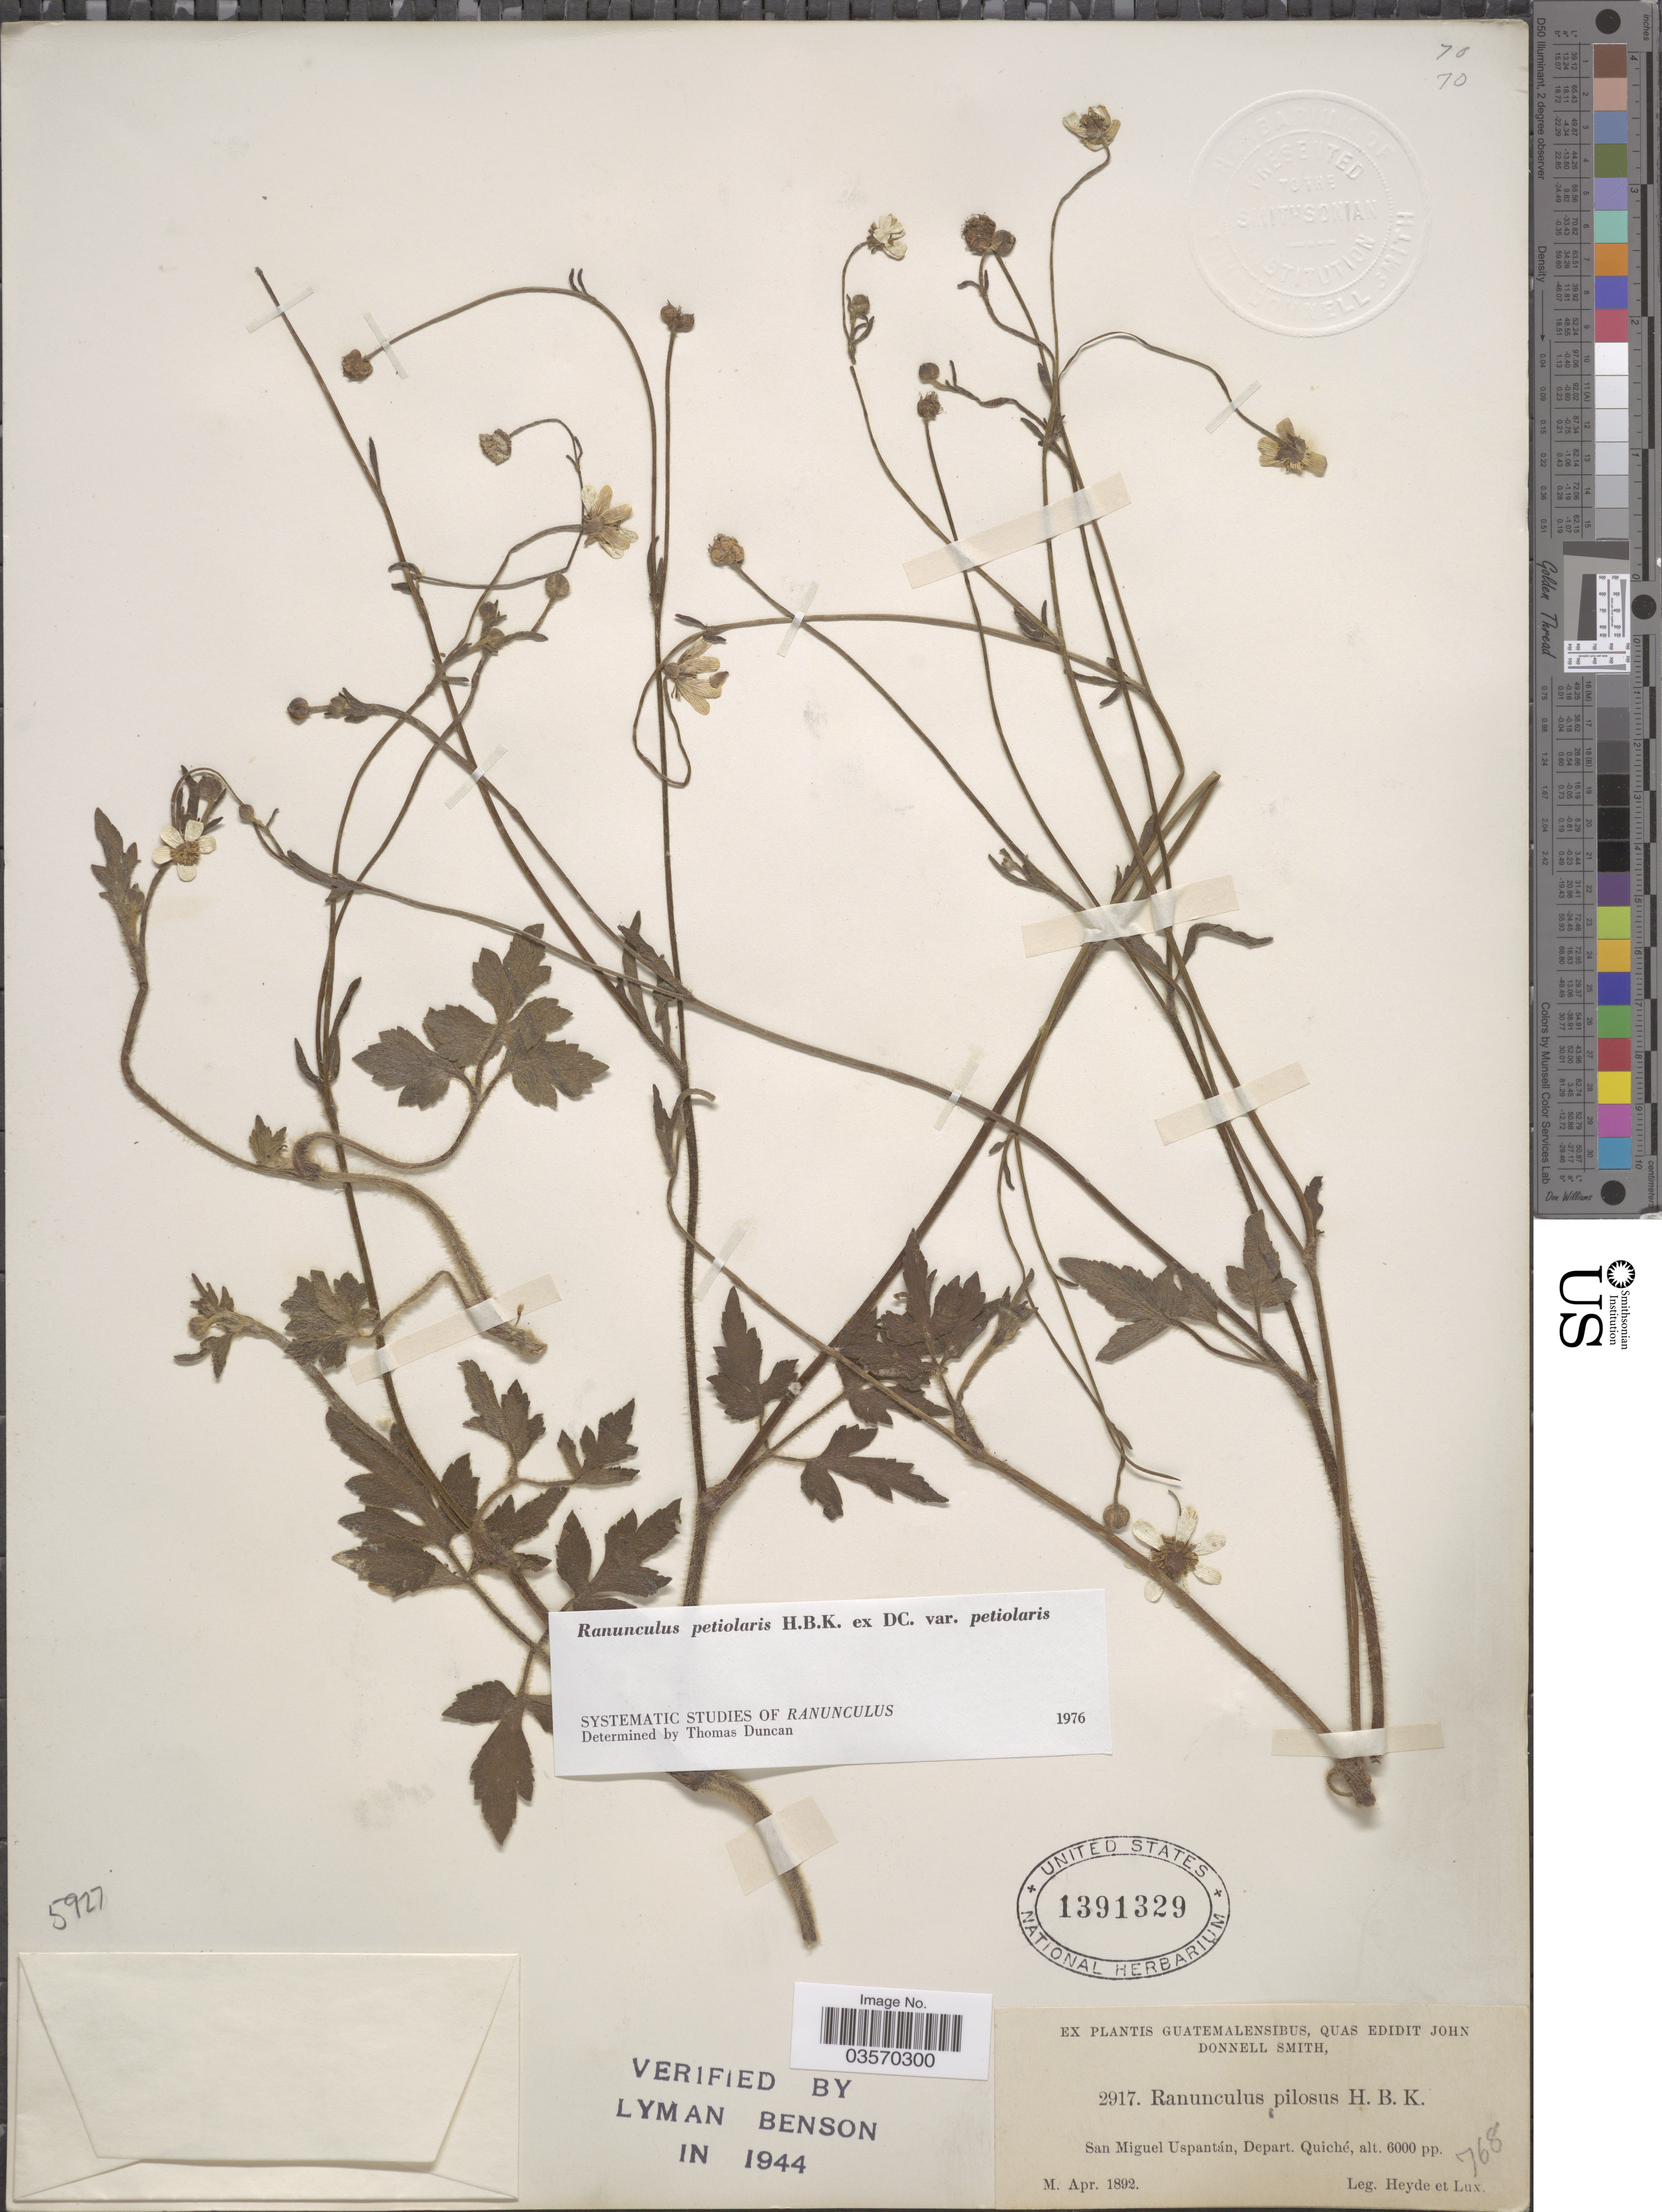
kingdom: Plantae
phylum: Tracheophyta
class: Magnoliopsida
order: Ranunculales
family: Ranunculaceae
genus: Ranunculus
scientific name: Ranunculus petiolaris var. petiolaris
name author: Kunth ex DC.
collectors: Heyde & Lux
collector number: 2917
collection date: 1892-04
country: Guatemala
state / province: El Quiche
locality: San Miguel Uspantán, Depart. Quiché.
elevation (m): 1829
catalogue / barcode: US 1391329